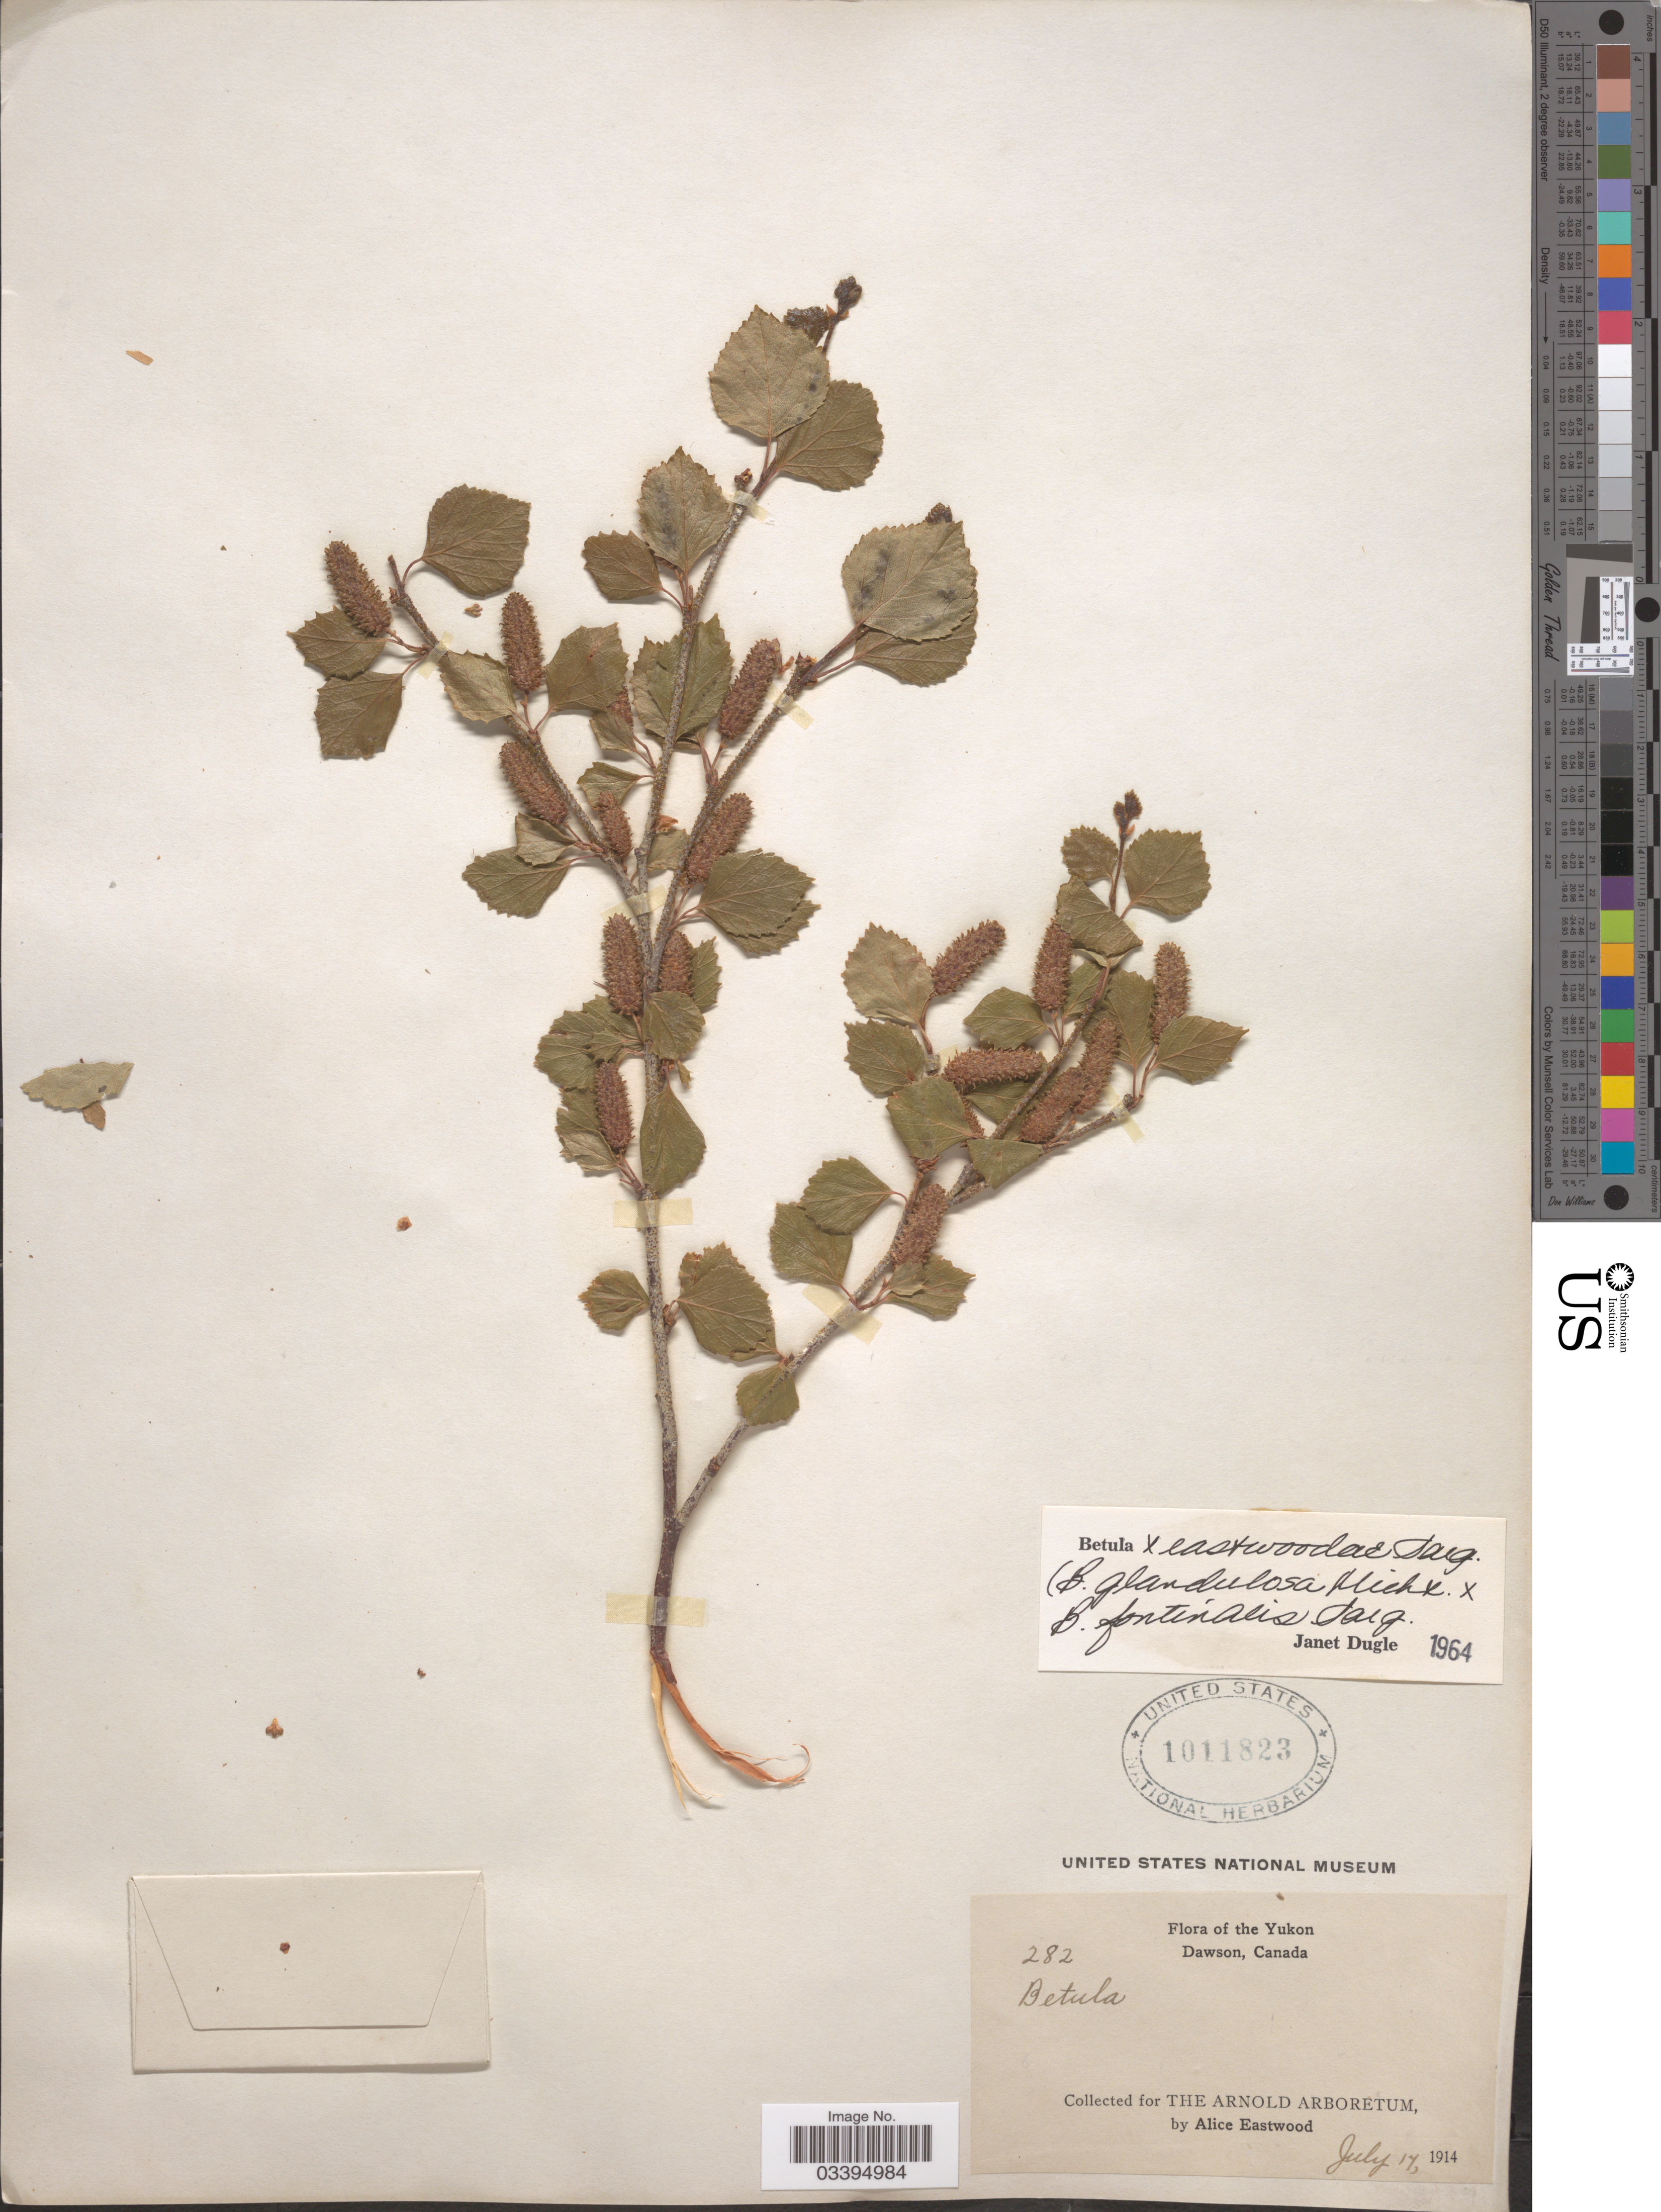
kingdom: Plantae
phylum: Tracheophyta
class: Magnoliopsida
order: Fagales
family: Betulaceae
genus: Betula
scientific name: Betula eastwoodae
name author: Sarg.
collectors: A. Eastwood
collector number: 282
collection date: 1914-07-17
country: Canada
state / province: Yukon Territory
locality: Yukon. Dawson.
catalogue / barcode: US 1011823